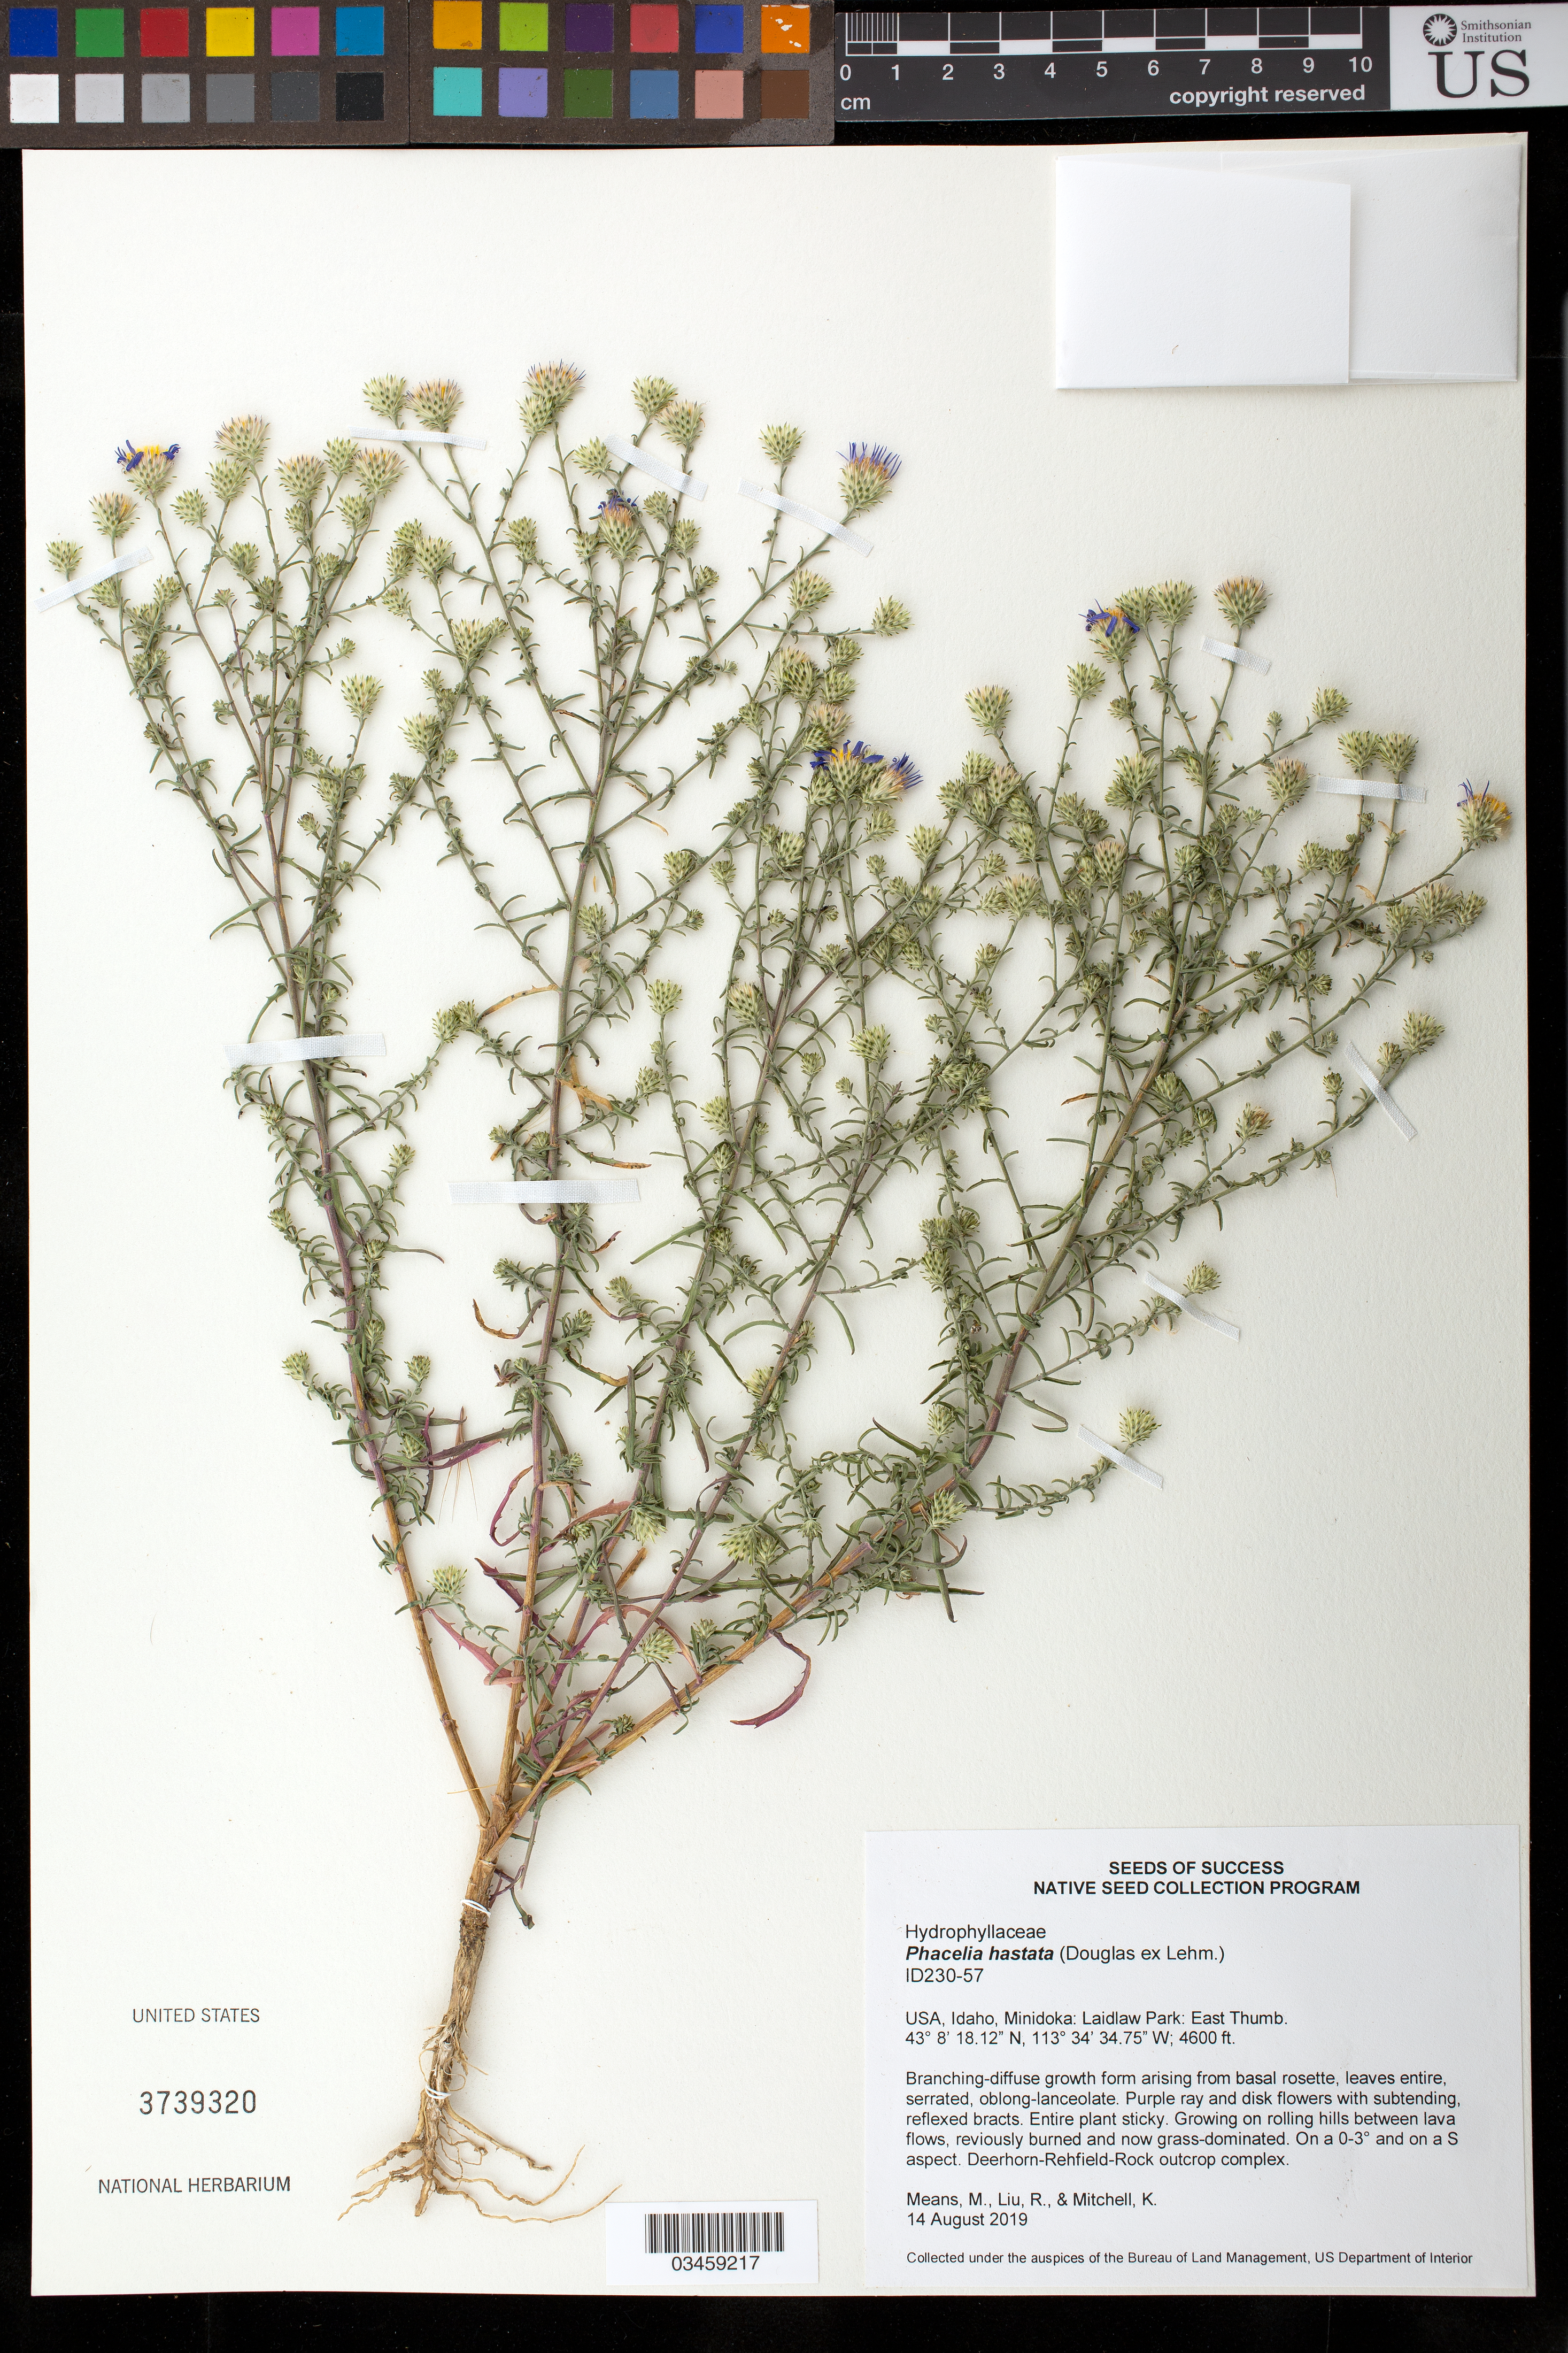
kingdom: Plantae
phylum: Tracheophyta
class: Magnoliopsida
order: Boraginales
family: Hydrophyllaceae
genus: Phacelia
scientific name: Phacelia hastata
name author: Douglas ex Lehm.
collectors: M. Means, M. Liu & K. Mitchell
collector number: ID230-57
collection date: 2019-08-14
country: United States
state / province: Idaho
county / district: Minidoka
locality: Laidlaw Park, East Thumb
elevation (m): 1402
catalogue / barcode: US 3739320